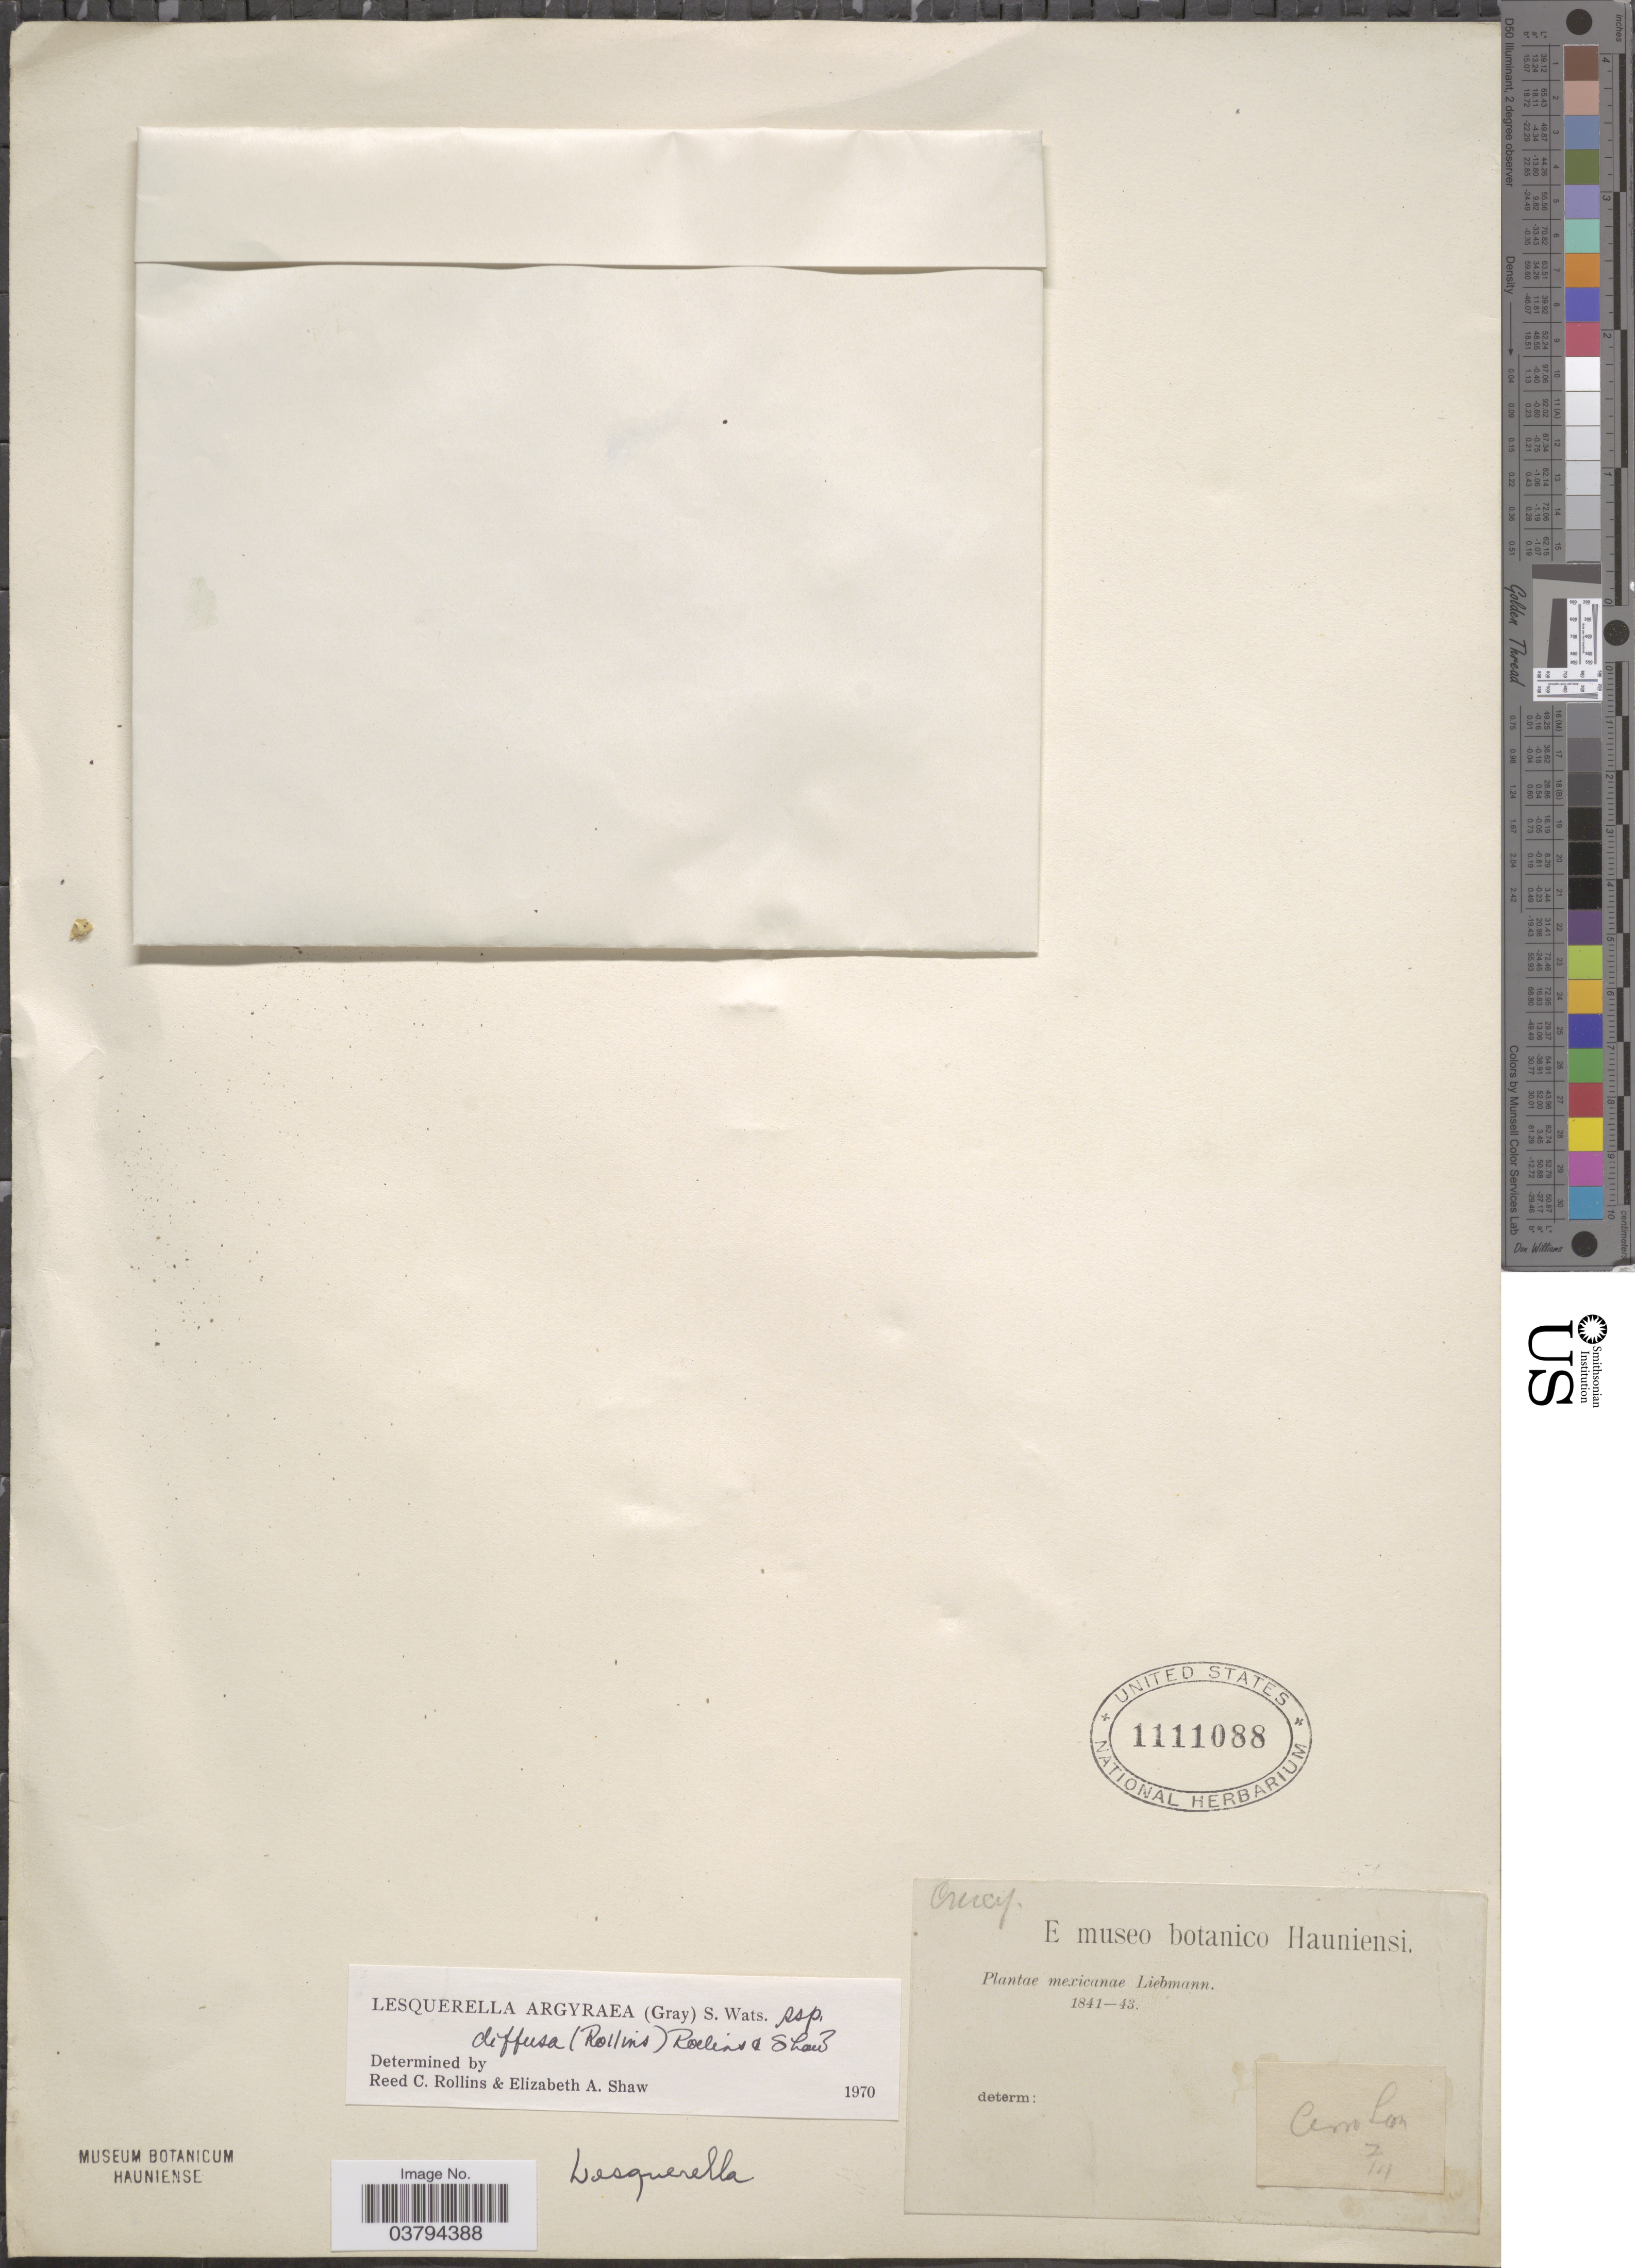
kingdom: Plantae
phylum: Tracheophyta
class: Magnoliopsida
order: Brassicales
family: Brassicaceae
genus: Lesquerella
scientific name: Lesquerella argyraea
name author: (A. Gray) S. Watson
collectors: Liebmann, --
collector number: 2?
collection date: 1841/1843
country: Mexico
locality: Cerro Lon [interpreted].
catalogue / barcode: US 1111088